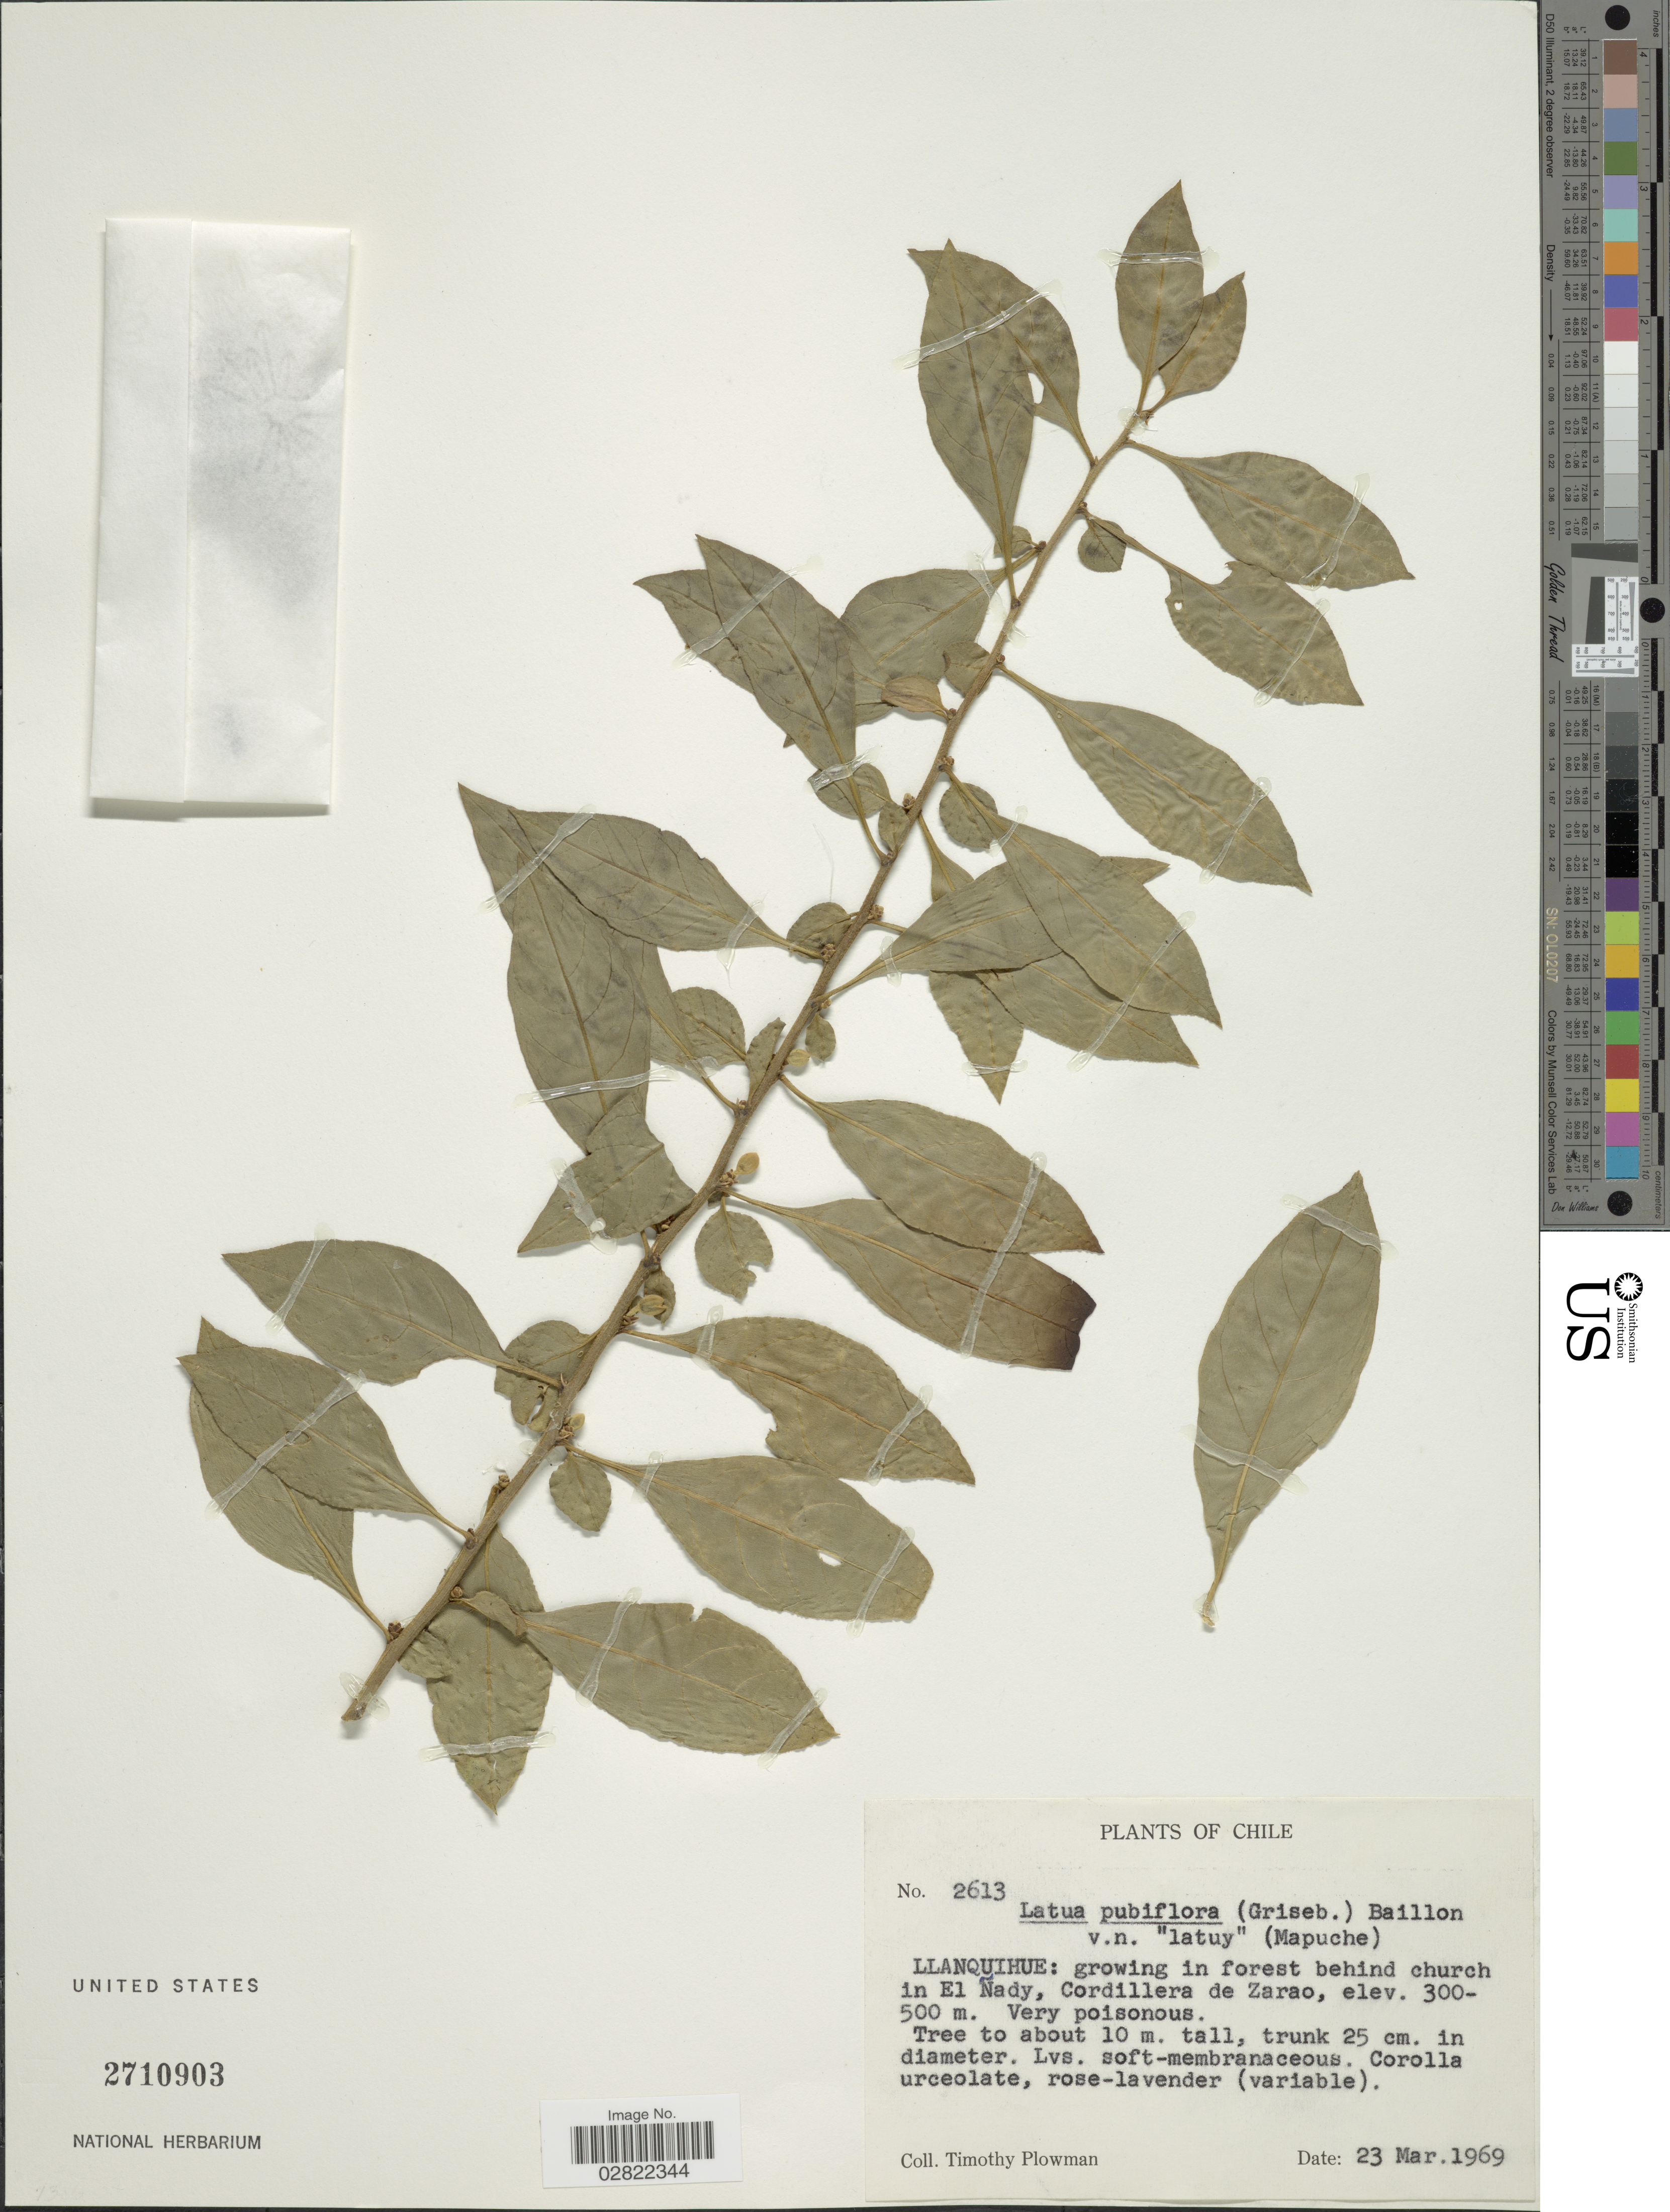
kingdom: Plantae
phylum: Tracheophyta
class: Magnoliopsida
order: Solanales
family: Solanaceae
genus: Latua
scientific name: Latua pubiflora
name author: (Griseb.) Baill.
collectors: T. Plowman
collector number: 2613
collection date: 1969-03-23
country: Chile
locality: Llanquihue: growing in forest behind church in El Nady, Cordillera de Zarao.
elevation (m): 300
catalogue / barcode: US 2710903